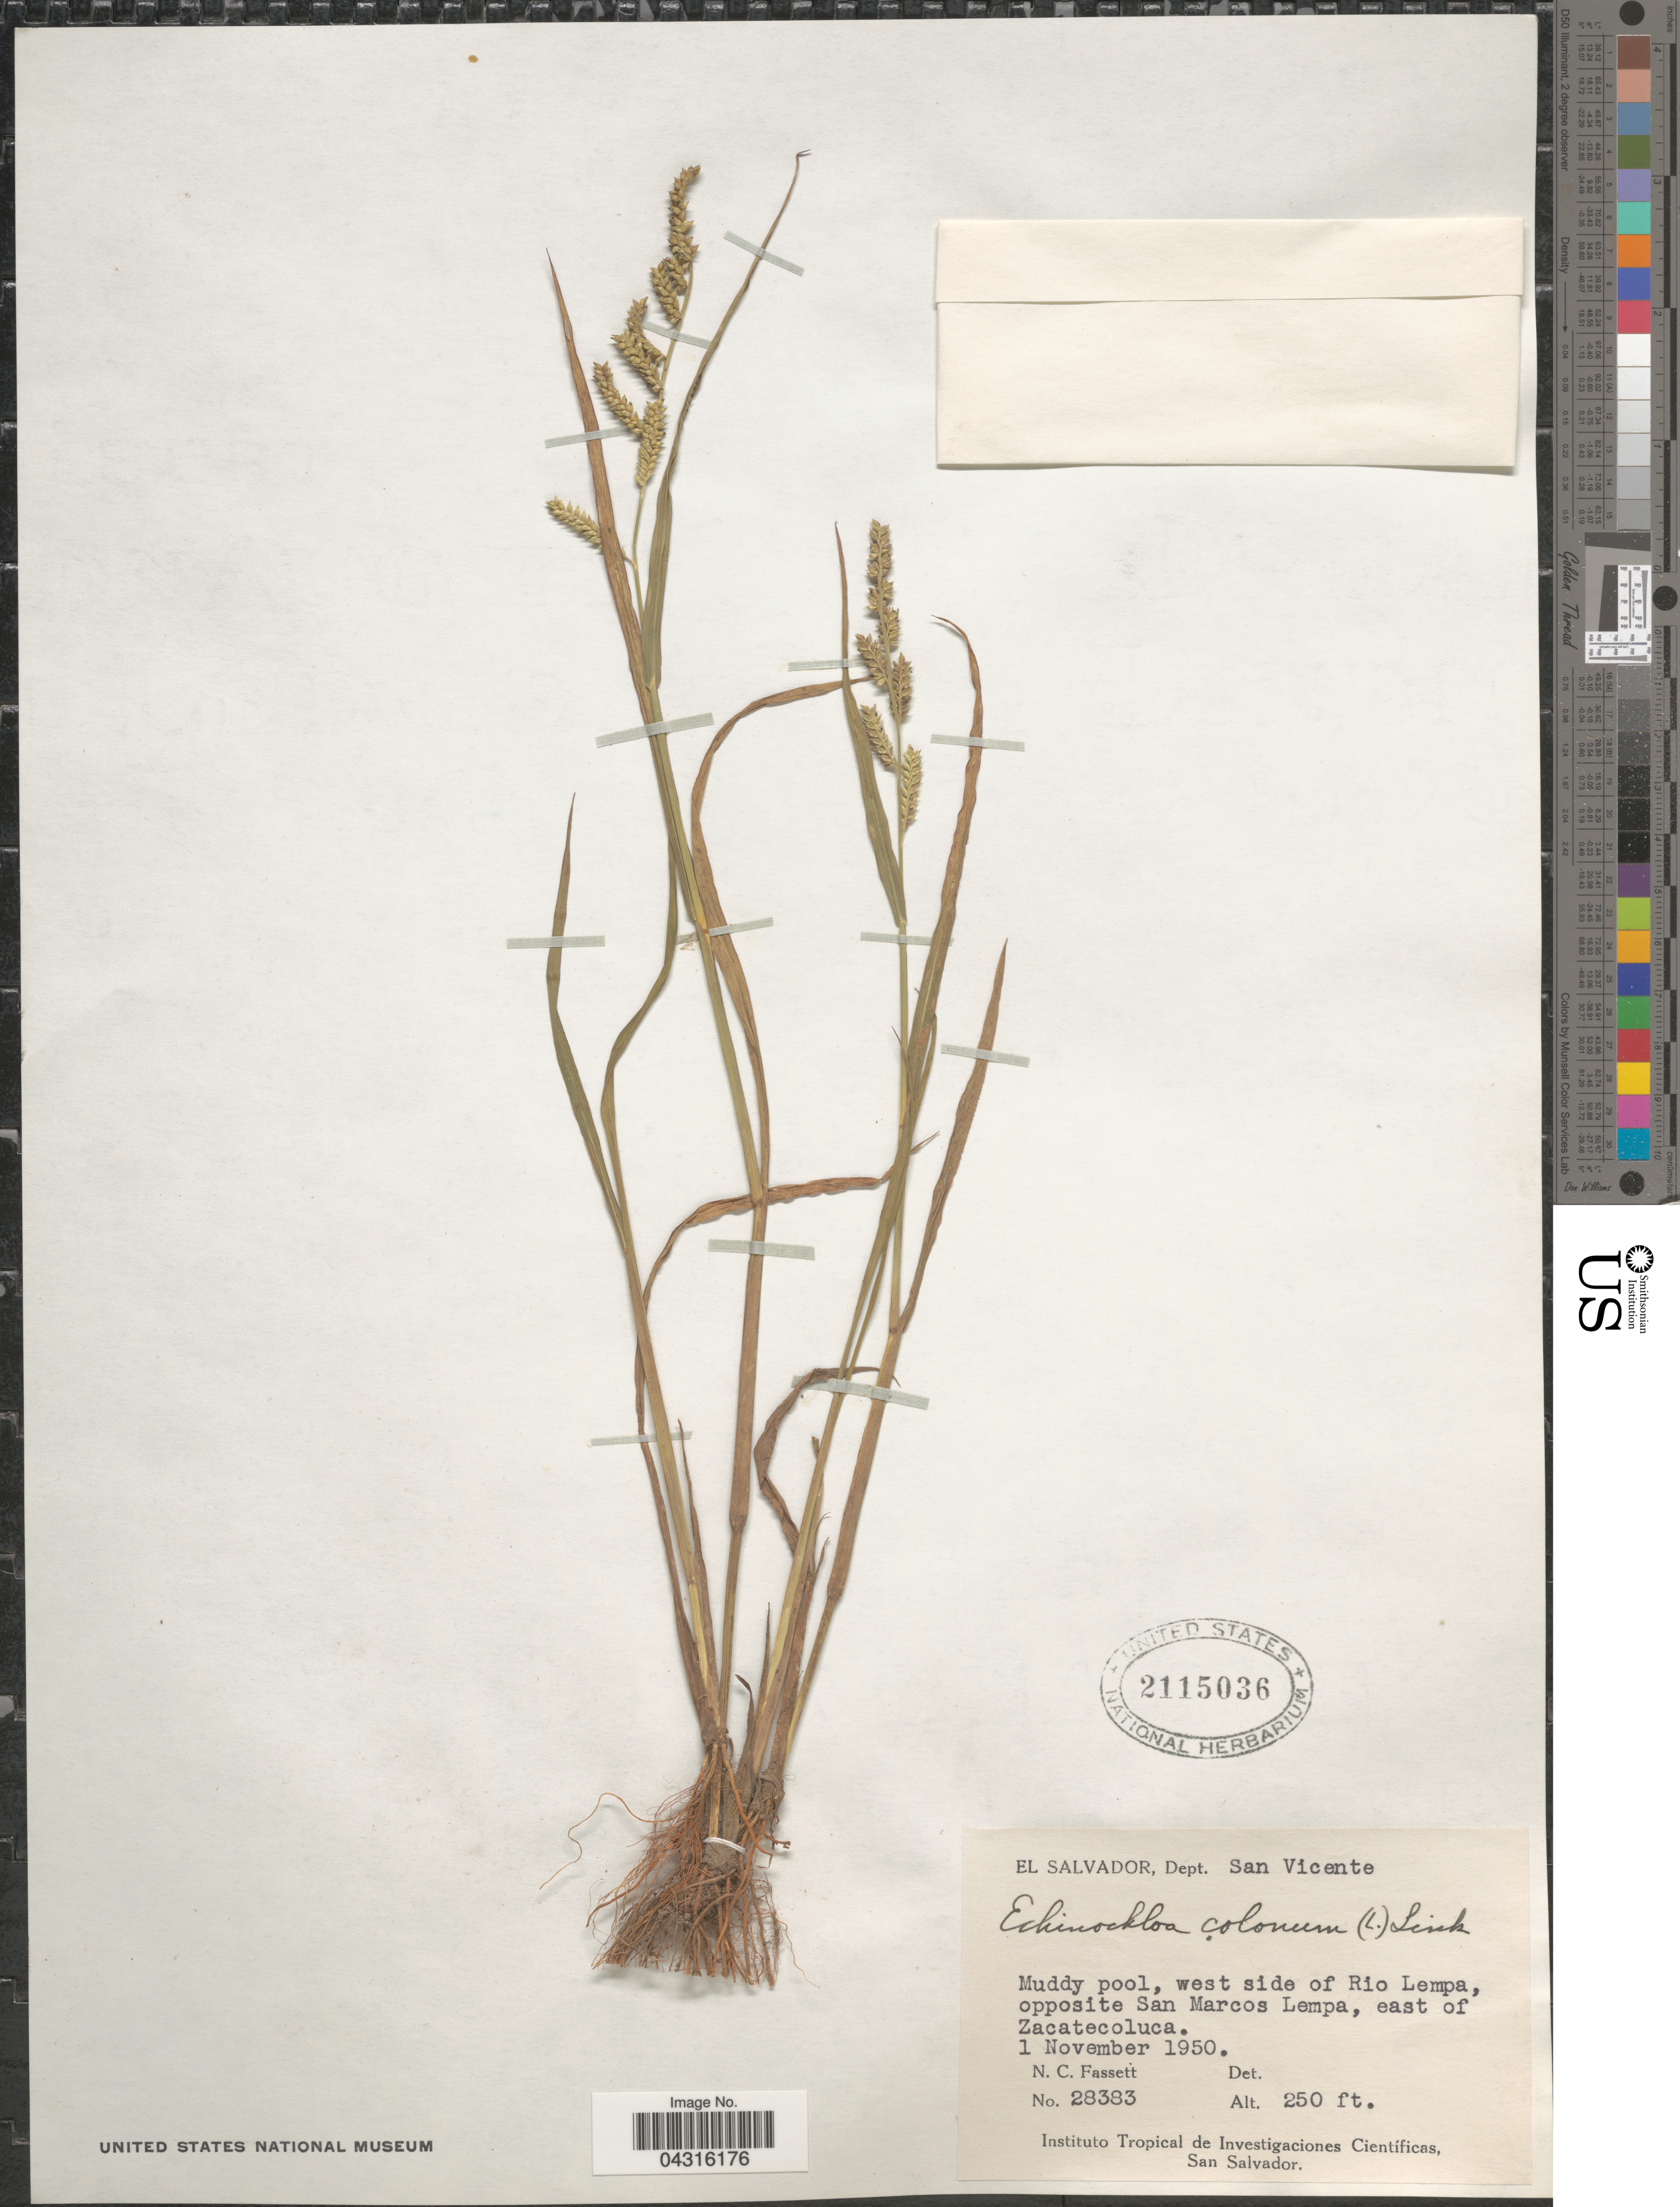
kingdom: Plantae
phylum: Tracheophyta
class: Liliopsida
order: Poales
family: Poaceae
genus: Echinochloa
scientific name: Echinochloa colona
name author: (L.) Link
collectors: N. C. Fassett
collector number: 28383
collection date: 1950-11-01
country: El Salvador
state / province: San Vincente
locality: Dept. San Vicente. Muddy pool, west side of Rio Lempa, opposite San Marcos Lempa, east of Zacatecoluca.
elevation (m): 76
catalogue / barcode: US 2115036